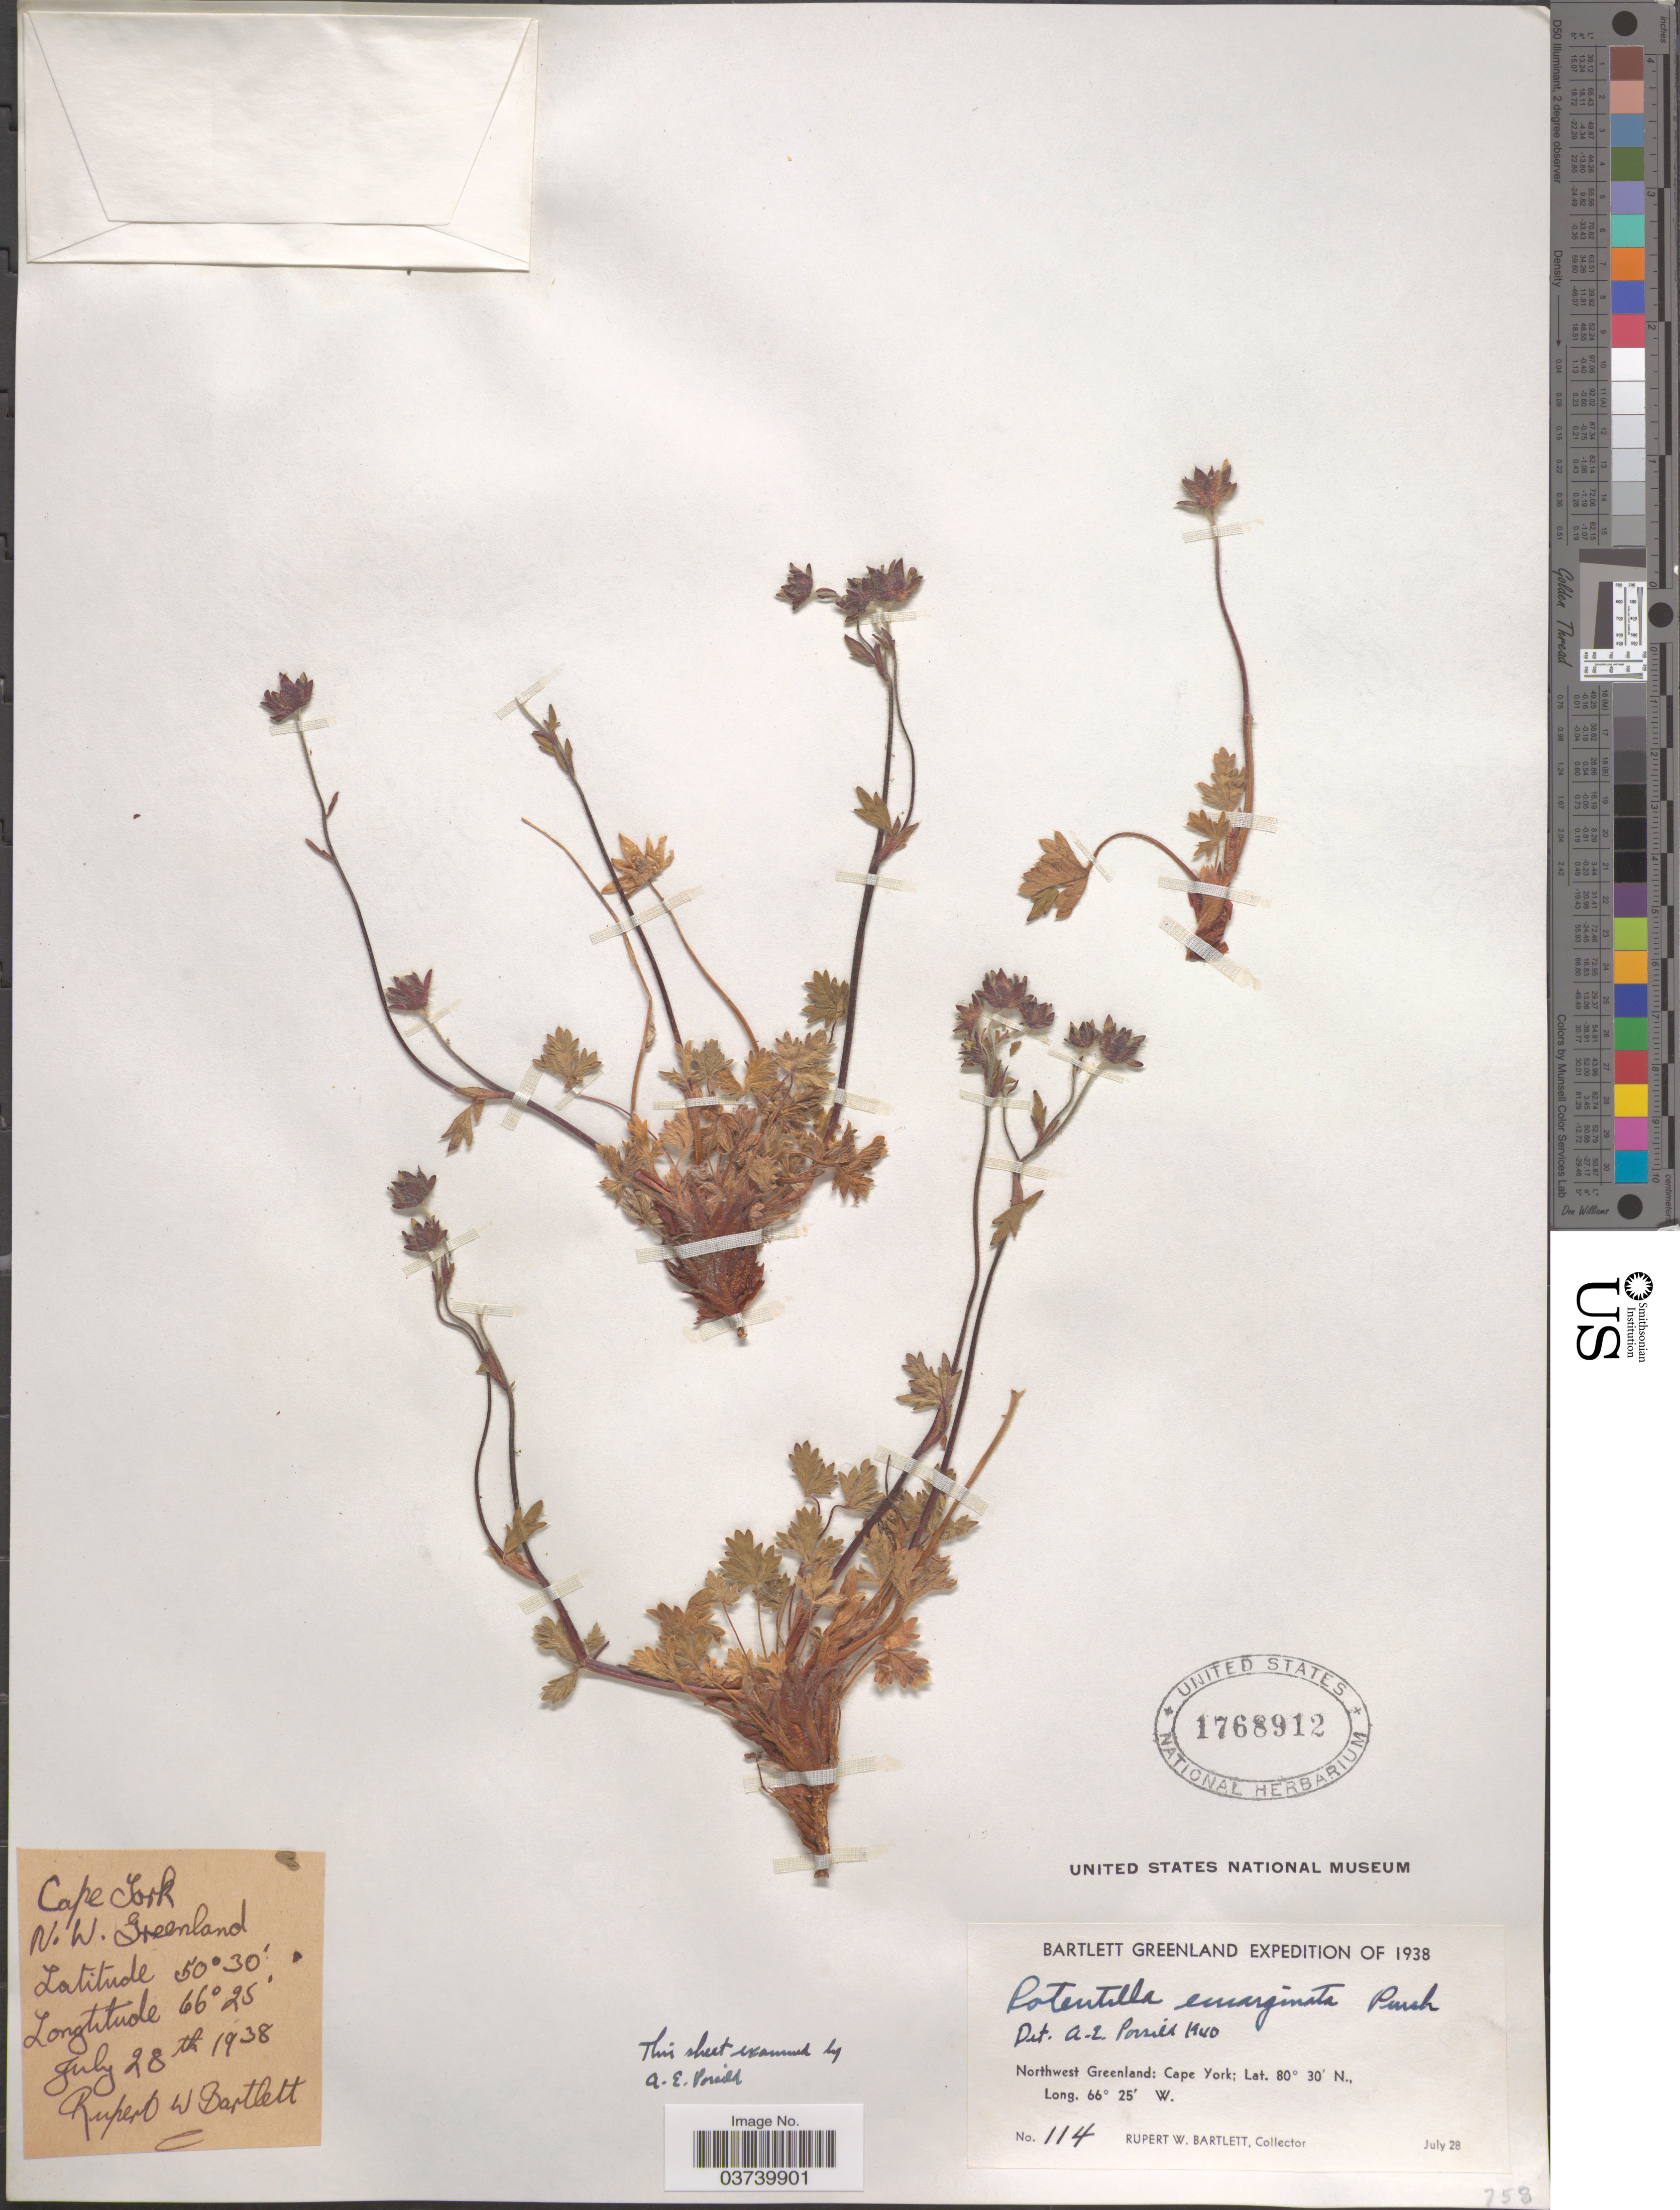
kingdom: Plantae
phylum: Tracheophyta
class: Magnoliopsida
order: Rosales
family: Rosaceae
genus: Potentilla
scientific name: Potentilla hyparctica subsp. hyparctica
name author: Malte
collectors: R. W. Bartlett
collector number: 114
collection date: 1938-07-28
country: Greenland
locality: Nortwest Greenland: Cape York.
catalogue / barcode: US 1768912